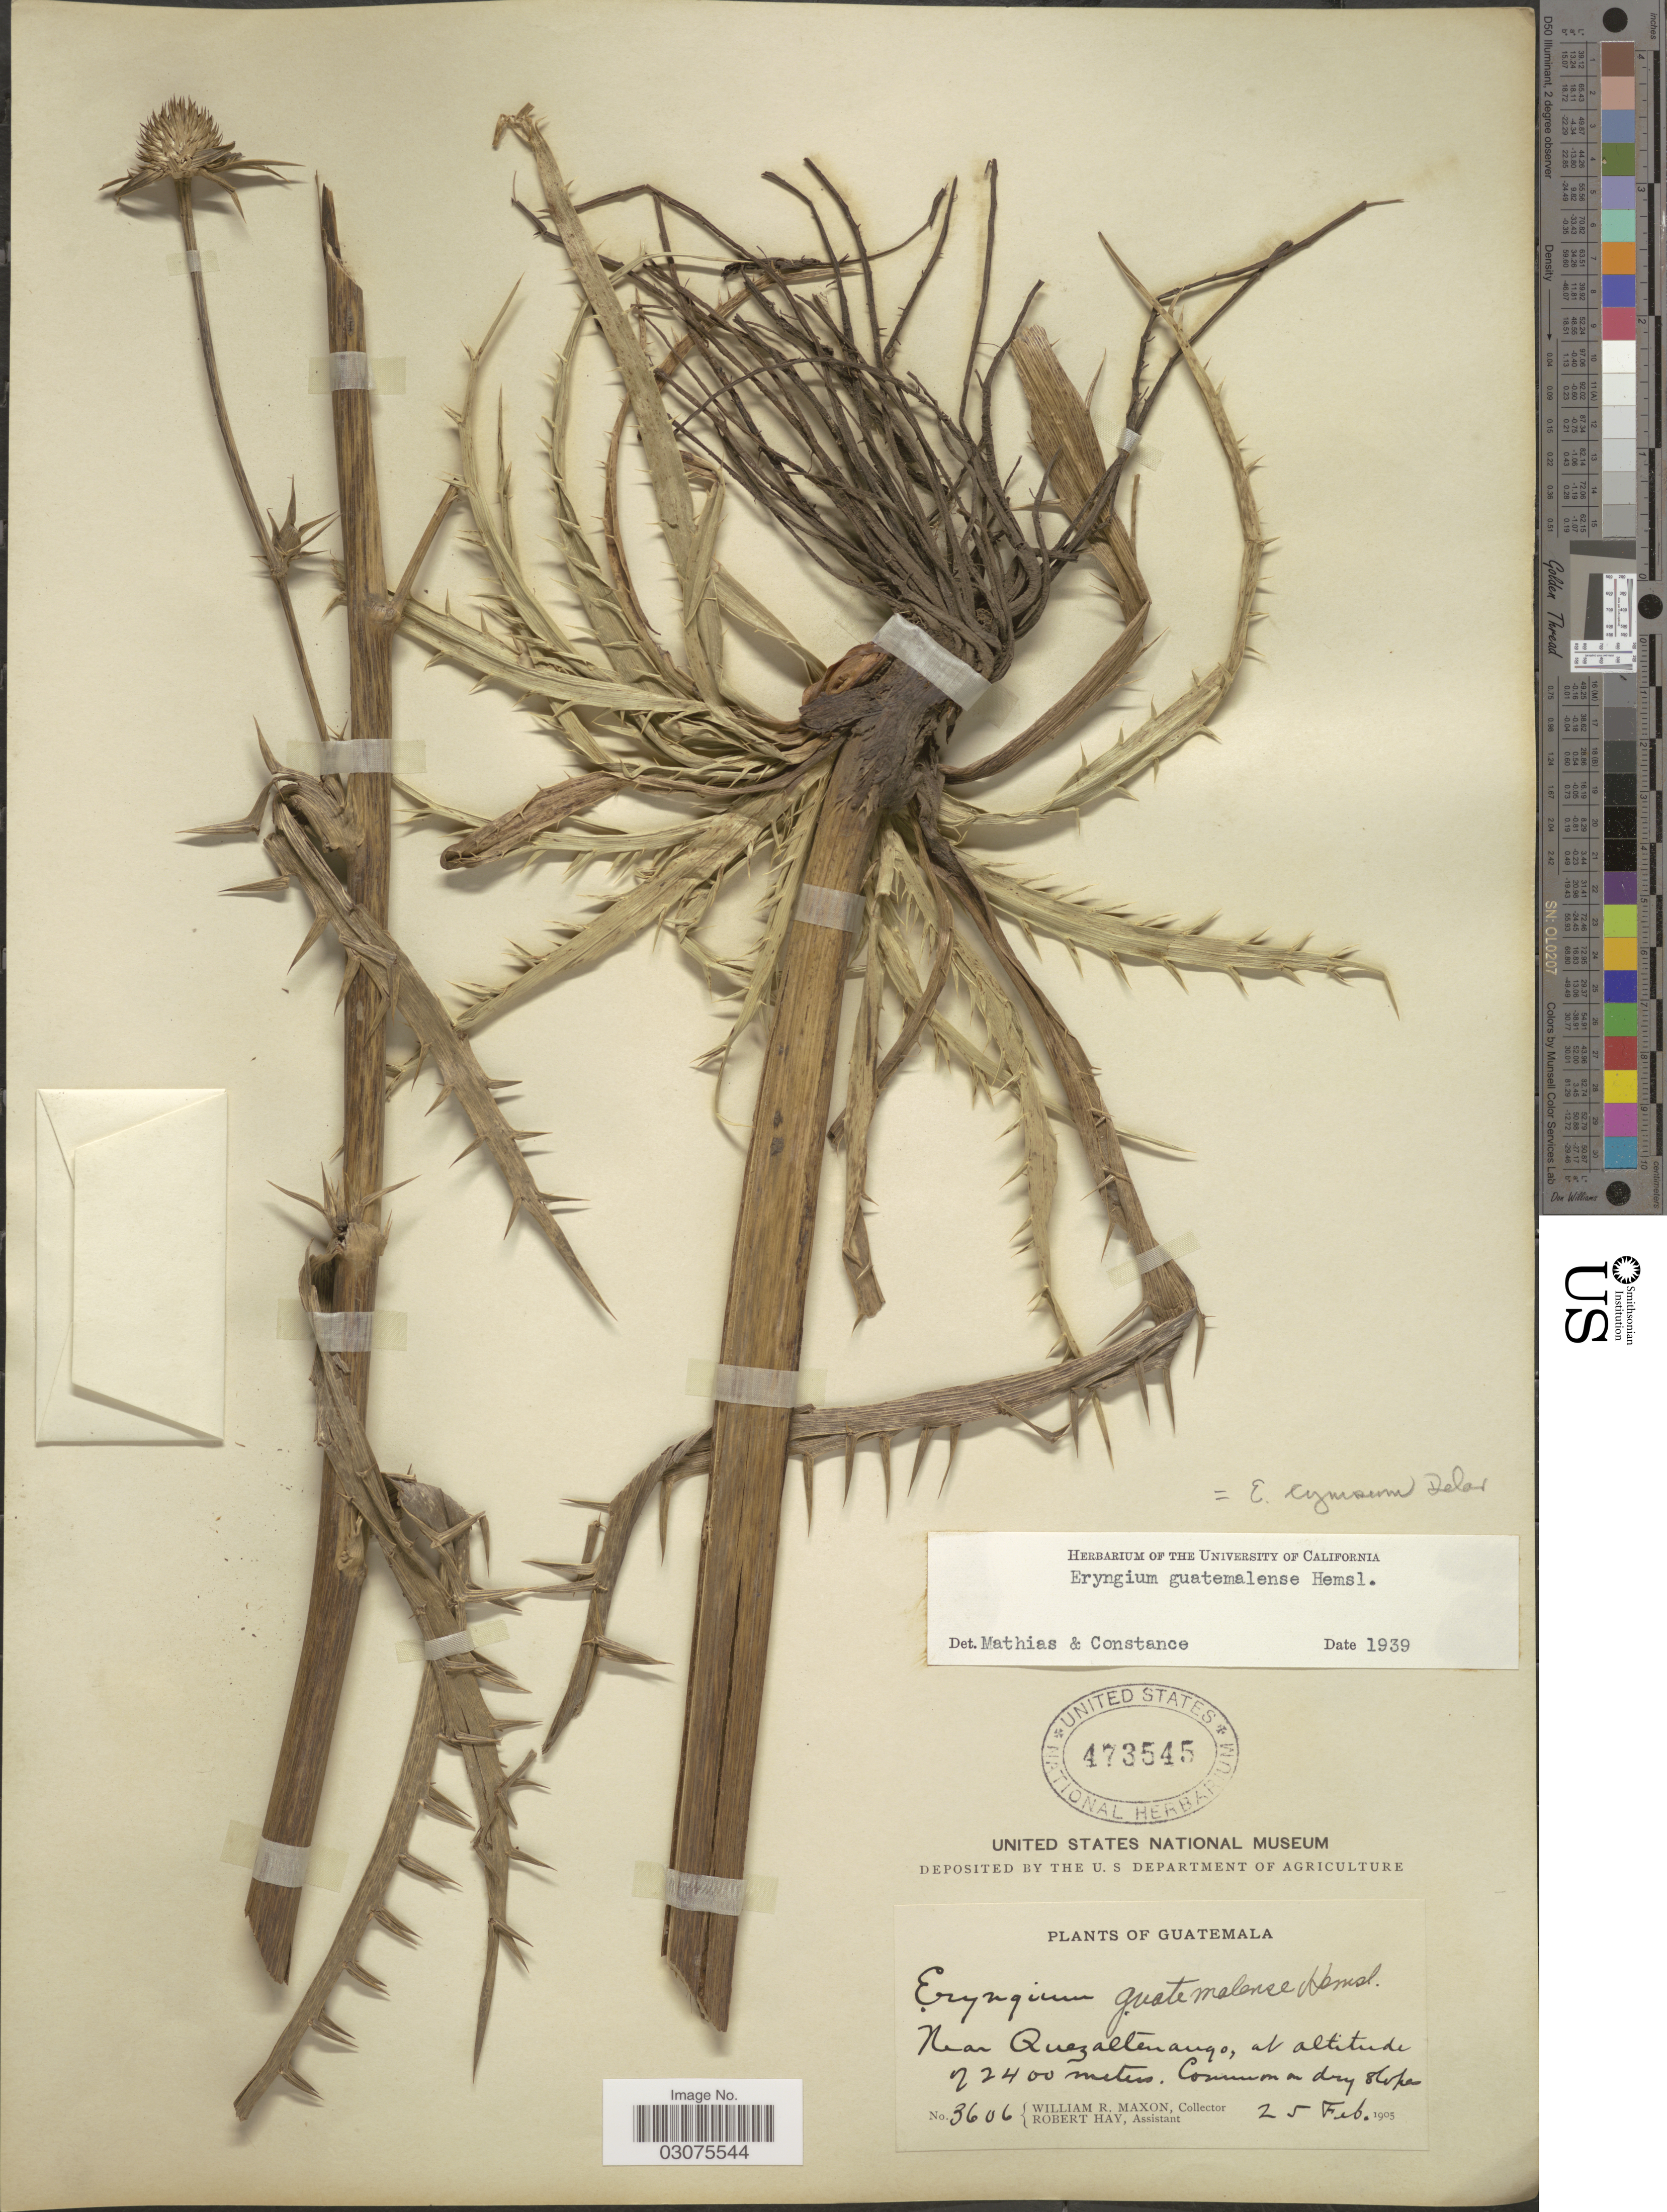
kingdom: Plantae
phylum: Tracheophyta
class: Magnoliopsida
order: Apiales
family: Apiaceae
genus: Eryngium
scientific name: Eryngium cymosum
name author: F. Delaroche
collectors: W. R. Maxon & R. Hay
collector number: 3606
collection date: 1905-02-25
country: Guatemala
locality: Near Quezaltenango.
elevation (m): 22400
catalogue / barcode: US 473545